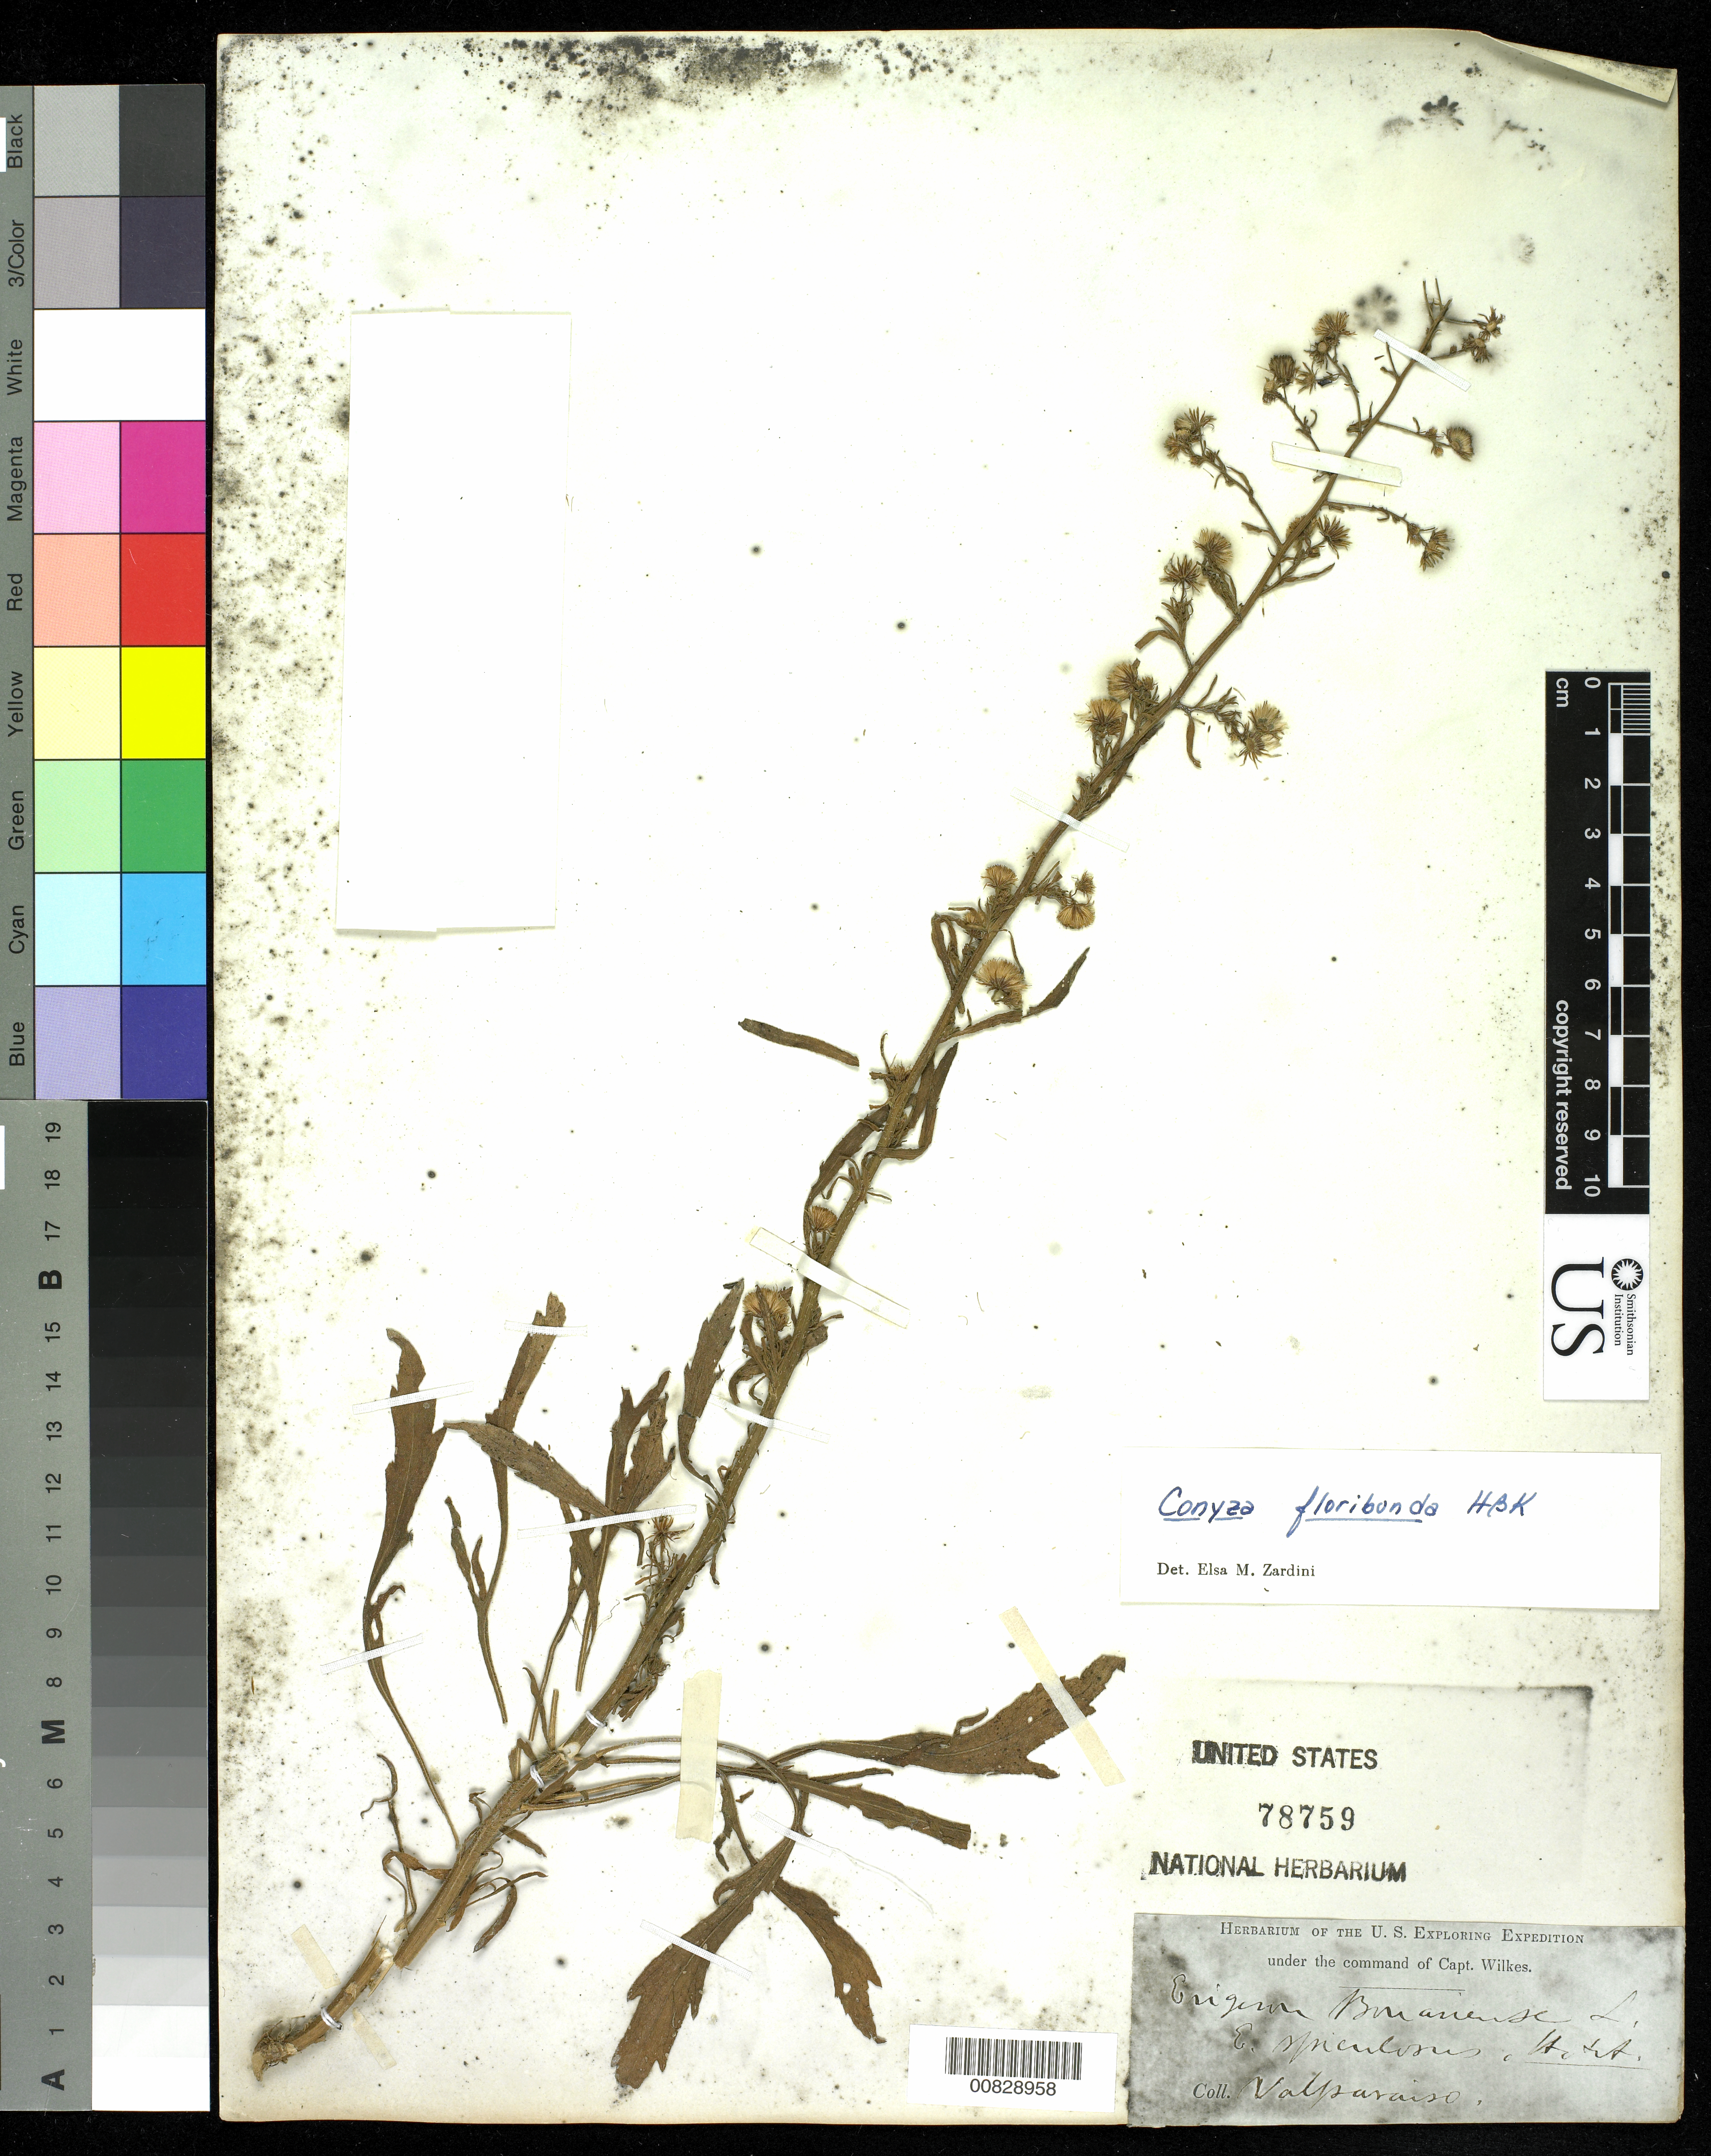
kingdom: Plantae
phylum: Tracheophyta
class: Magnoliopsida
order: Asterales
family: Asteraceae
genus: Conyza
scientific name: Conyza floribunda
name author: Kunth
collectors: Wilkes Explor. Exped.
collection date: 1838/1842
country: Chile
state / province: Valparaíso (V)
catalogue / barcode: US 78759